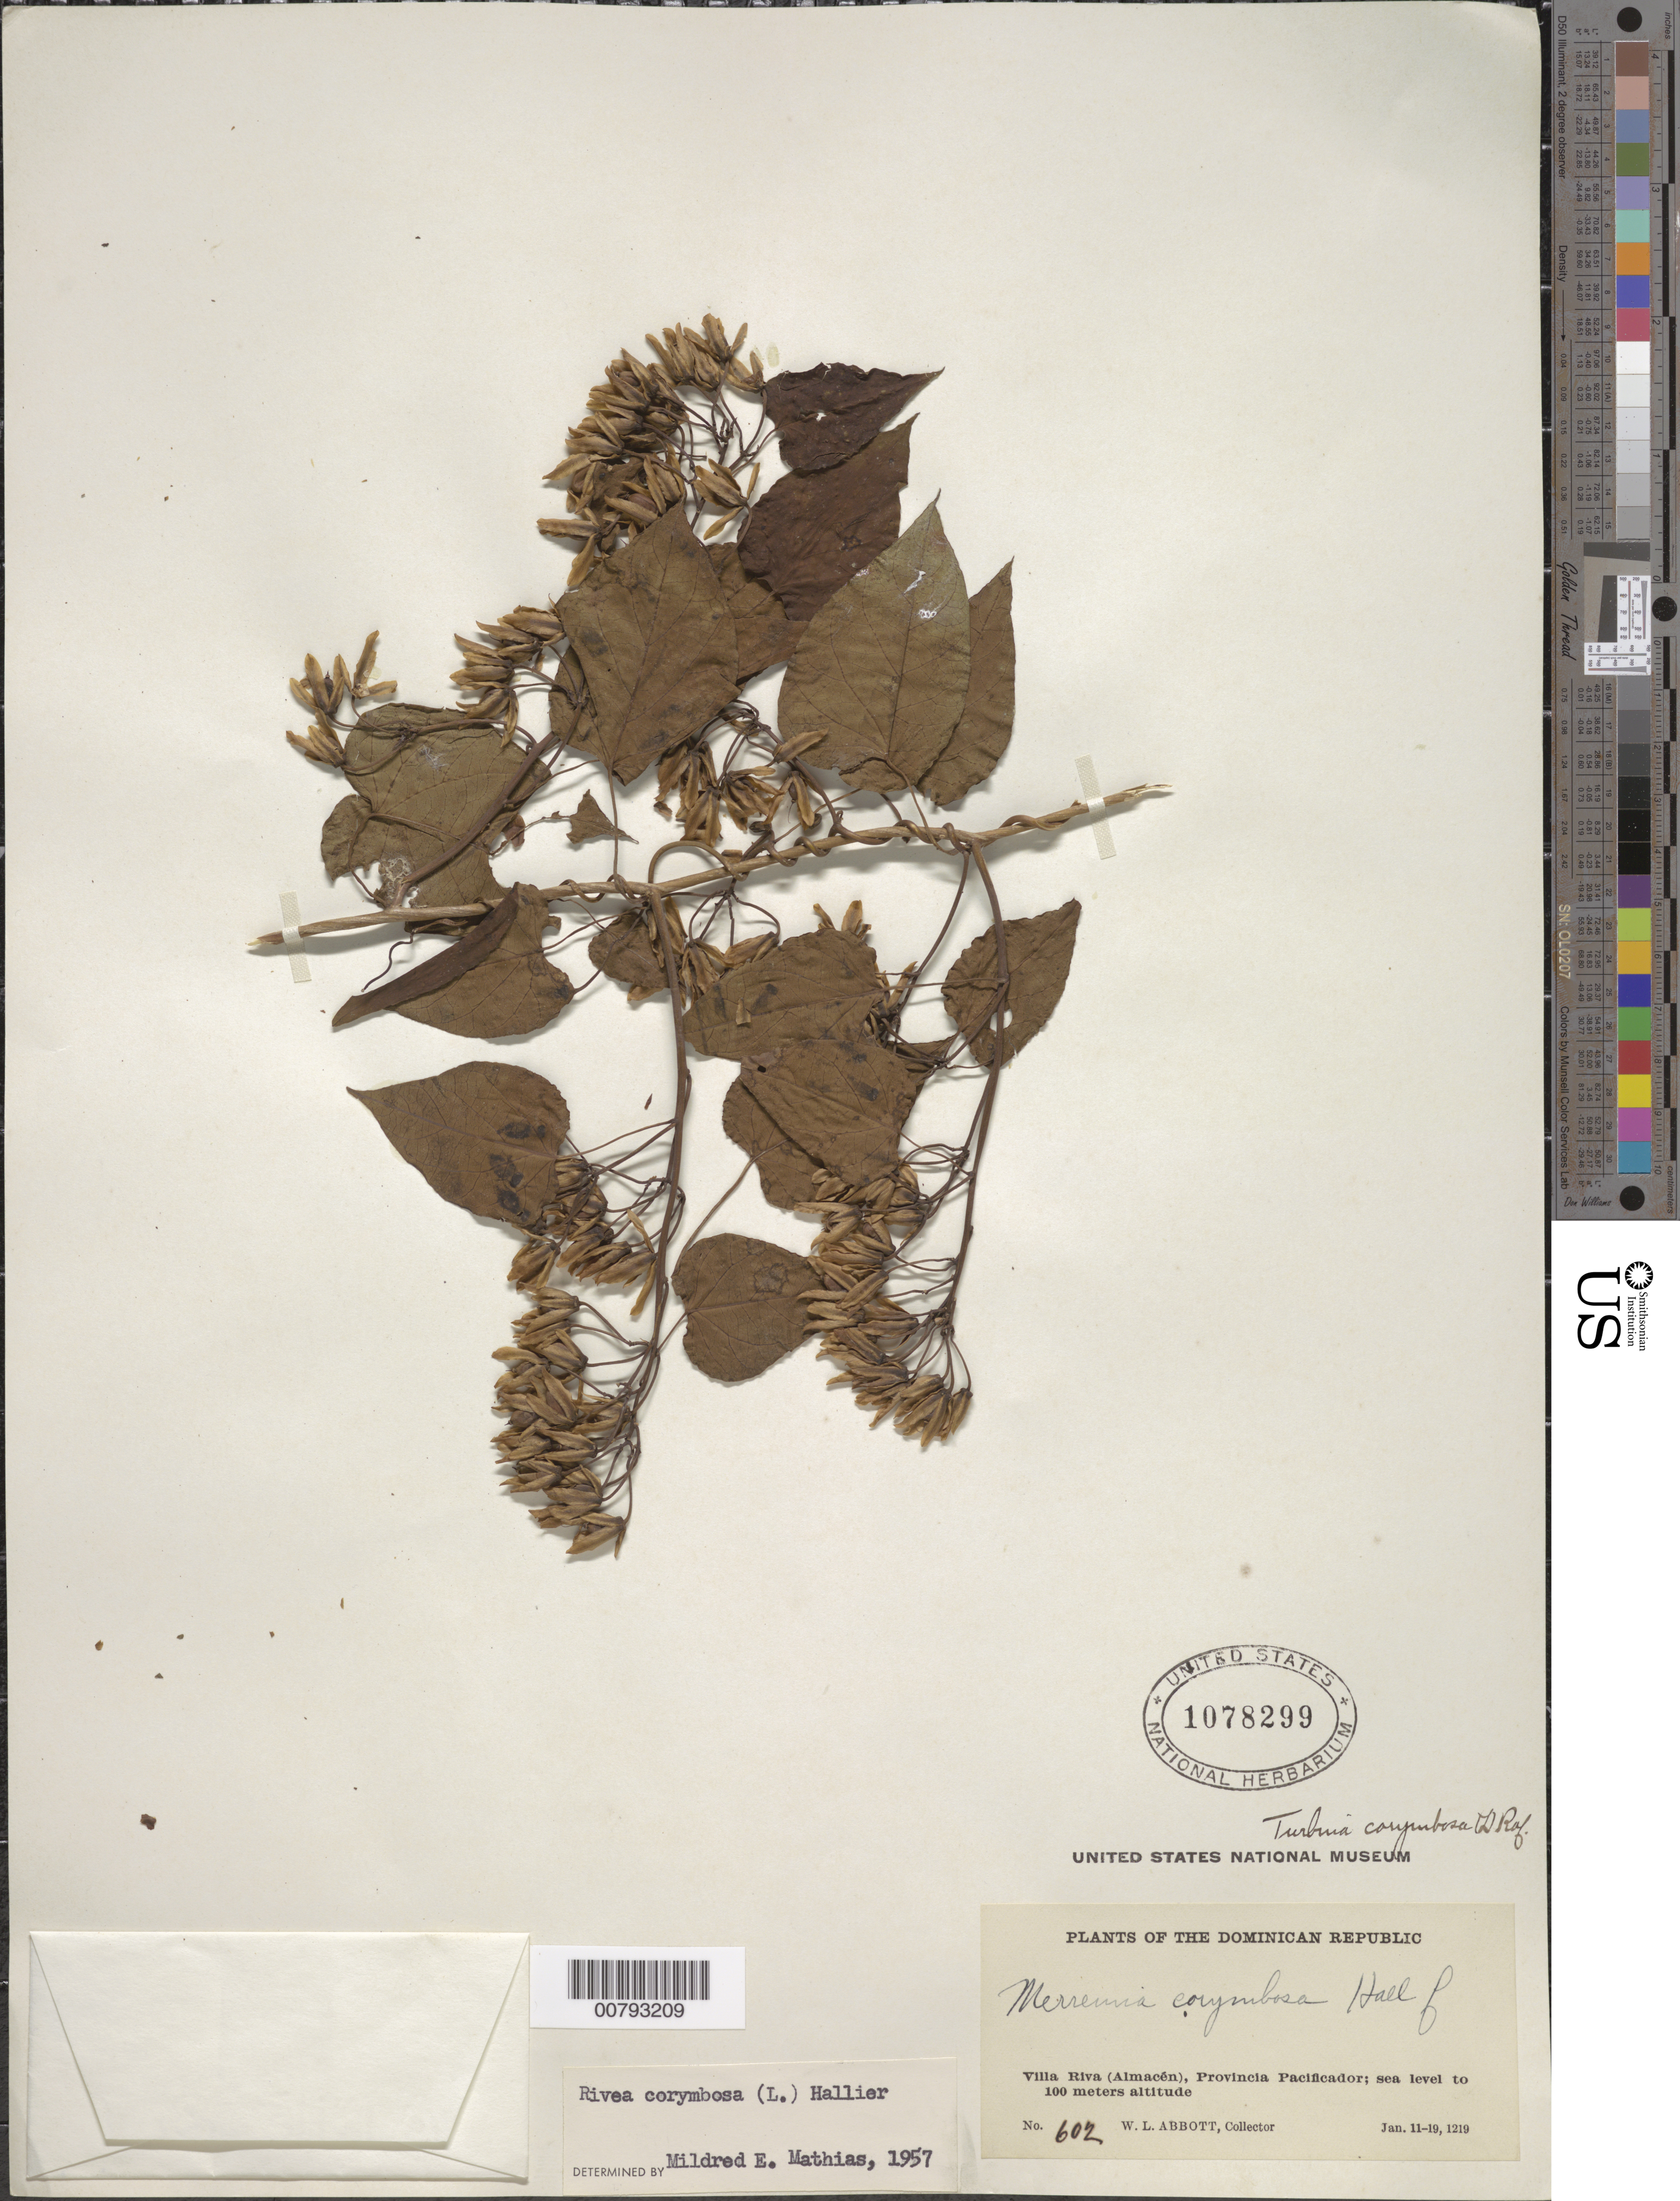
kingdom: Plantae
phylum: Tracheophyta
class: Magnoliopsida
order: Solanales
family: Convolvulaceae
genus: Turbina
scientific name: Turbina corymbosa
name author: (L.) Raf.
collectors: W. L. Abbott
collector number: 602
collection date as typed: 11 Jan 1910 to 19 Jan 1921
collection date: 1910-01-11/1921-01-19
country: Dominican Republic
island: Hispaniola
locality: Province of Pacificador ?, Villa Riva (Almacén).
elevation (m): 0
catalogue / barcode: US 1078299